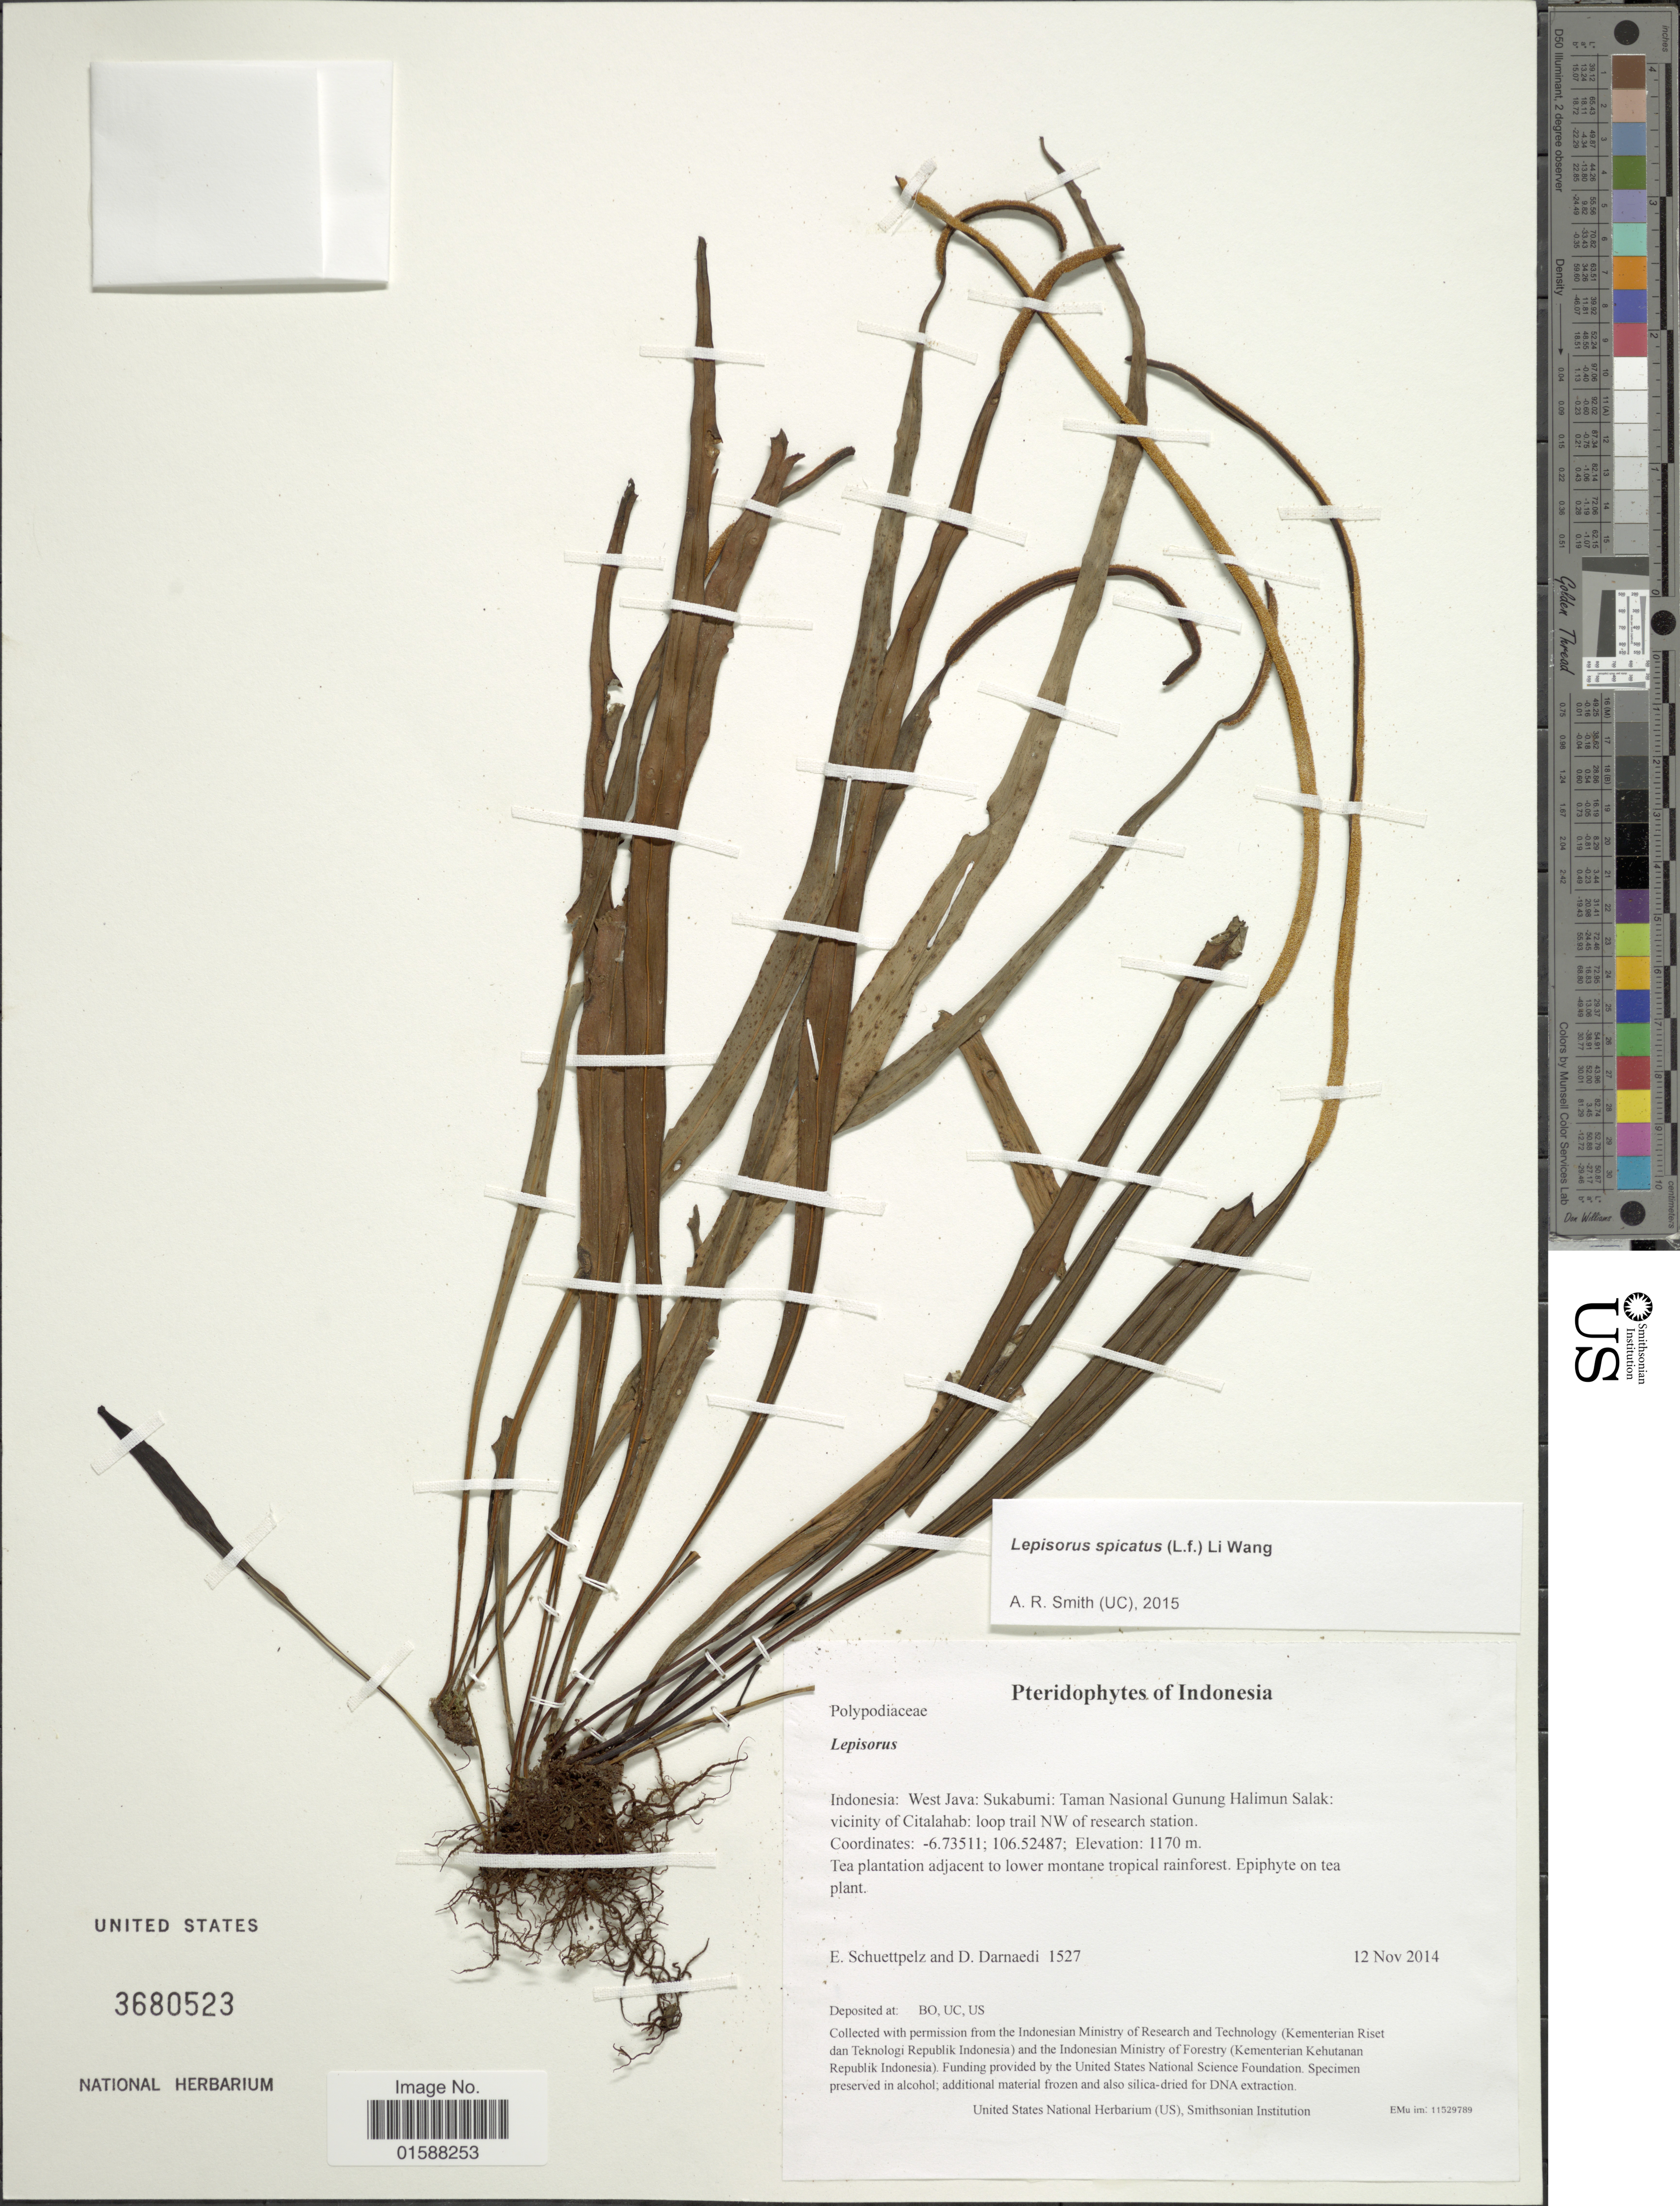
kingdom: Plantae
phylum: Tracheophyta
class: Polypodiopsida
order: Polypodiales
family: Polypodiaceae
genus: Lepisorus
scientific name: Lepisorus sp.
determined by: Schuettpelz, E., (US), Smithsonian Institution - National Museum of Natural History (UNITED STATES)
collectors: E. Schuettpelz & D. Darnaedi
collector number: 1527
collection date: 2014-11-12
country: Indonesia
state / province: Java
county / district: Jawa Barat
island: Java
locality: Taman Nasional Gunung Halimun Salak: vicinity of Citalahab: loop trail NW of research station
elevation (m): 1170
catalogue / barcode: US 3680523